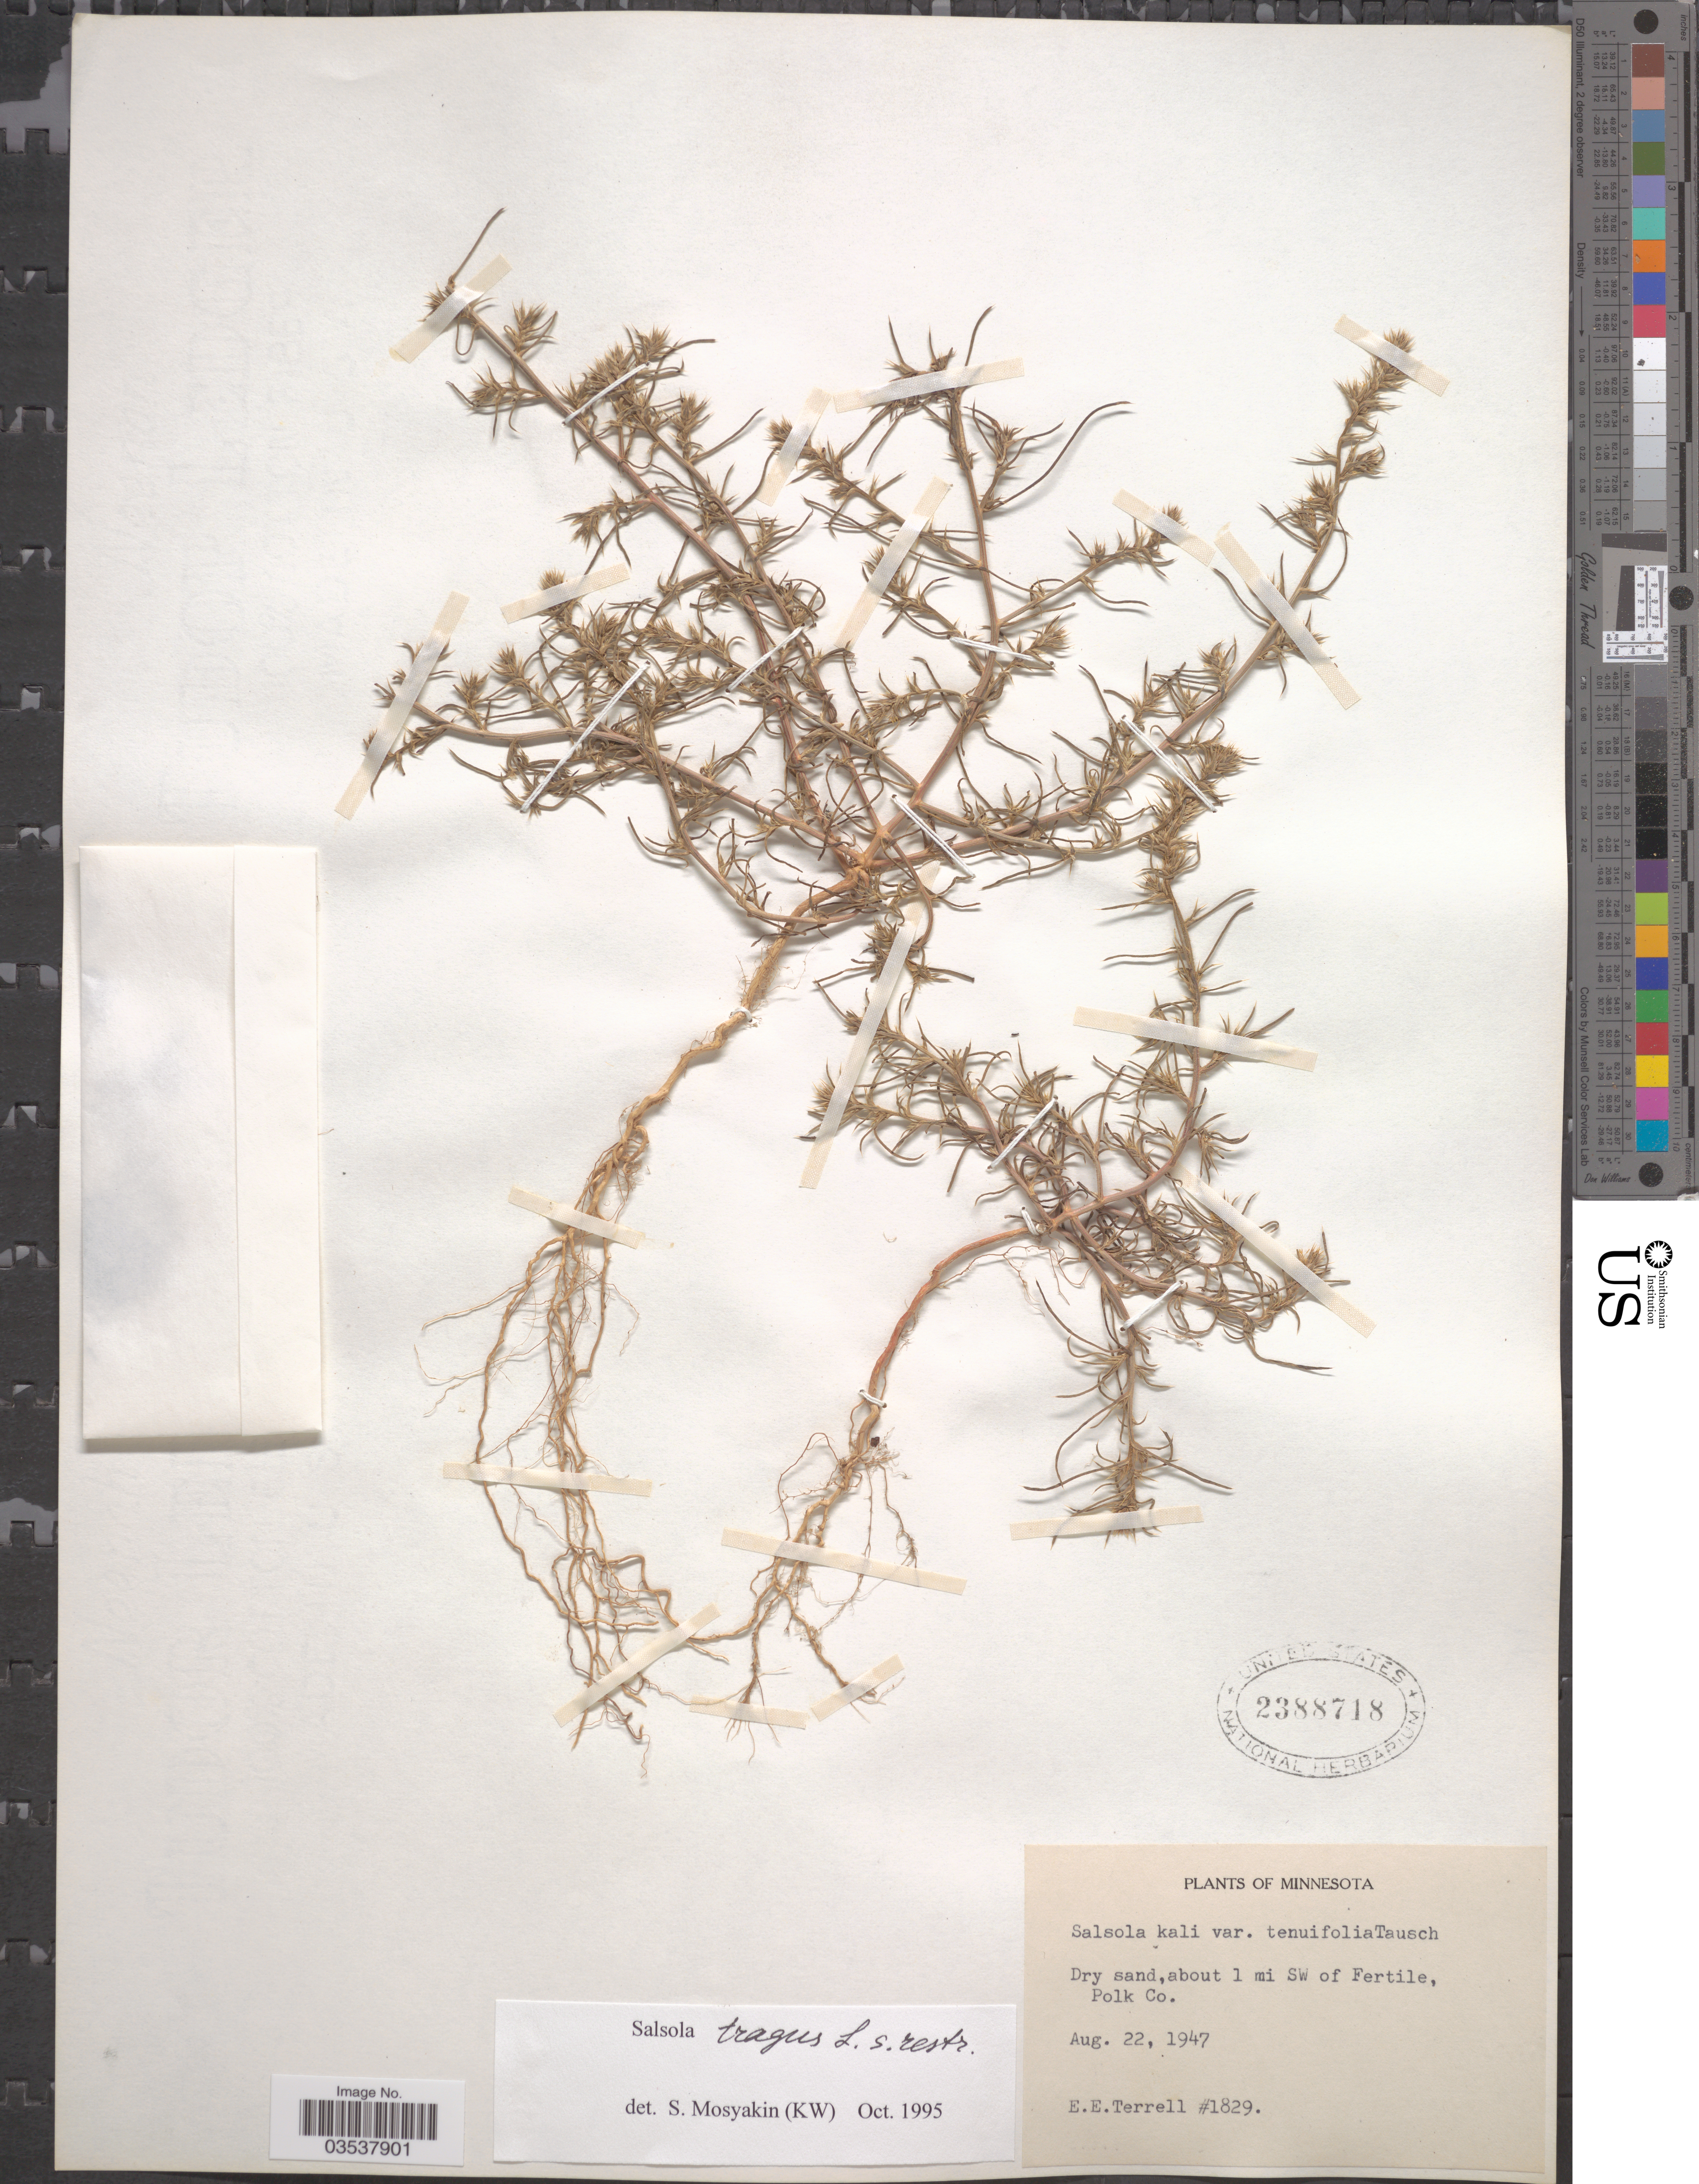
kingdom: Plantae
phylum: Tracheophyta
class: Magnoliopsida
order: Caryophyllales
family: Amaranthaceae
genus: Salsola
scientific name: Salsola tragus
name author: L.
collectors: E. E. Terrell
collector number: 1829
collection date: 1947-08-22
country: United States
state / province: Minnesota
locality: About 1 mi SW of Fertile, Polk Co.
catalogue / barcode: US 2388718